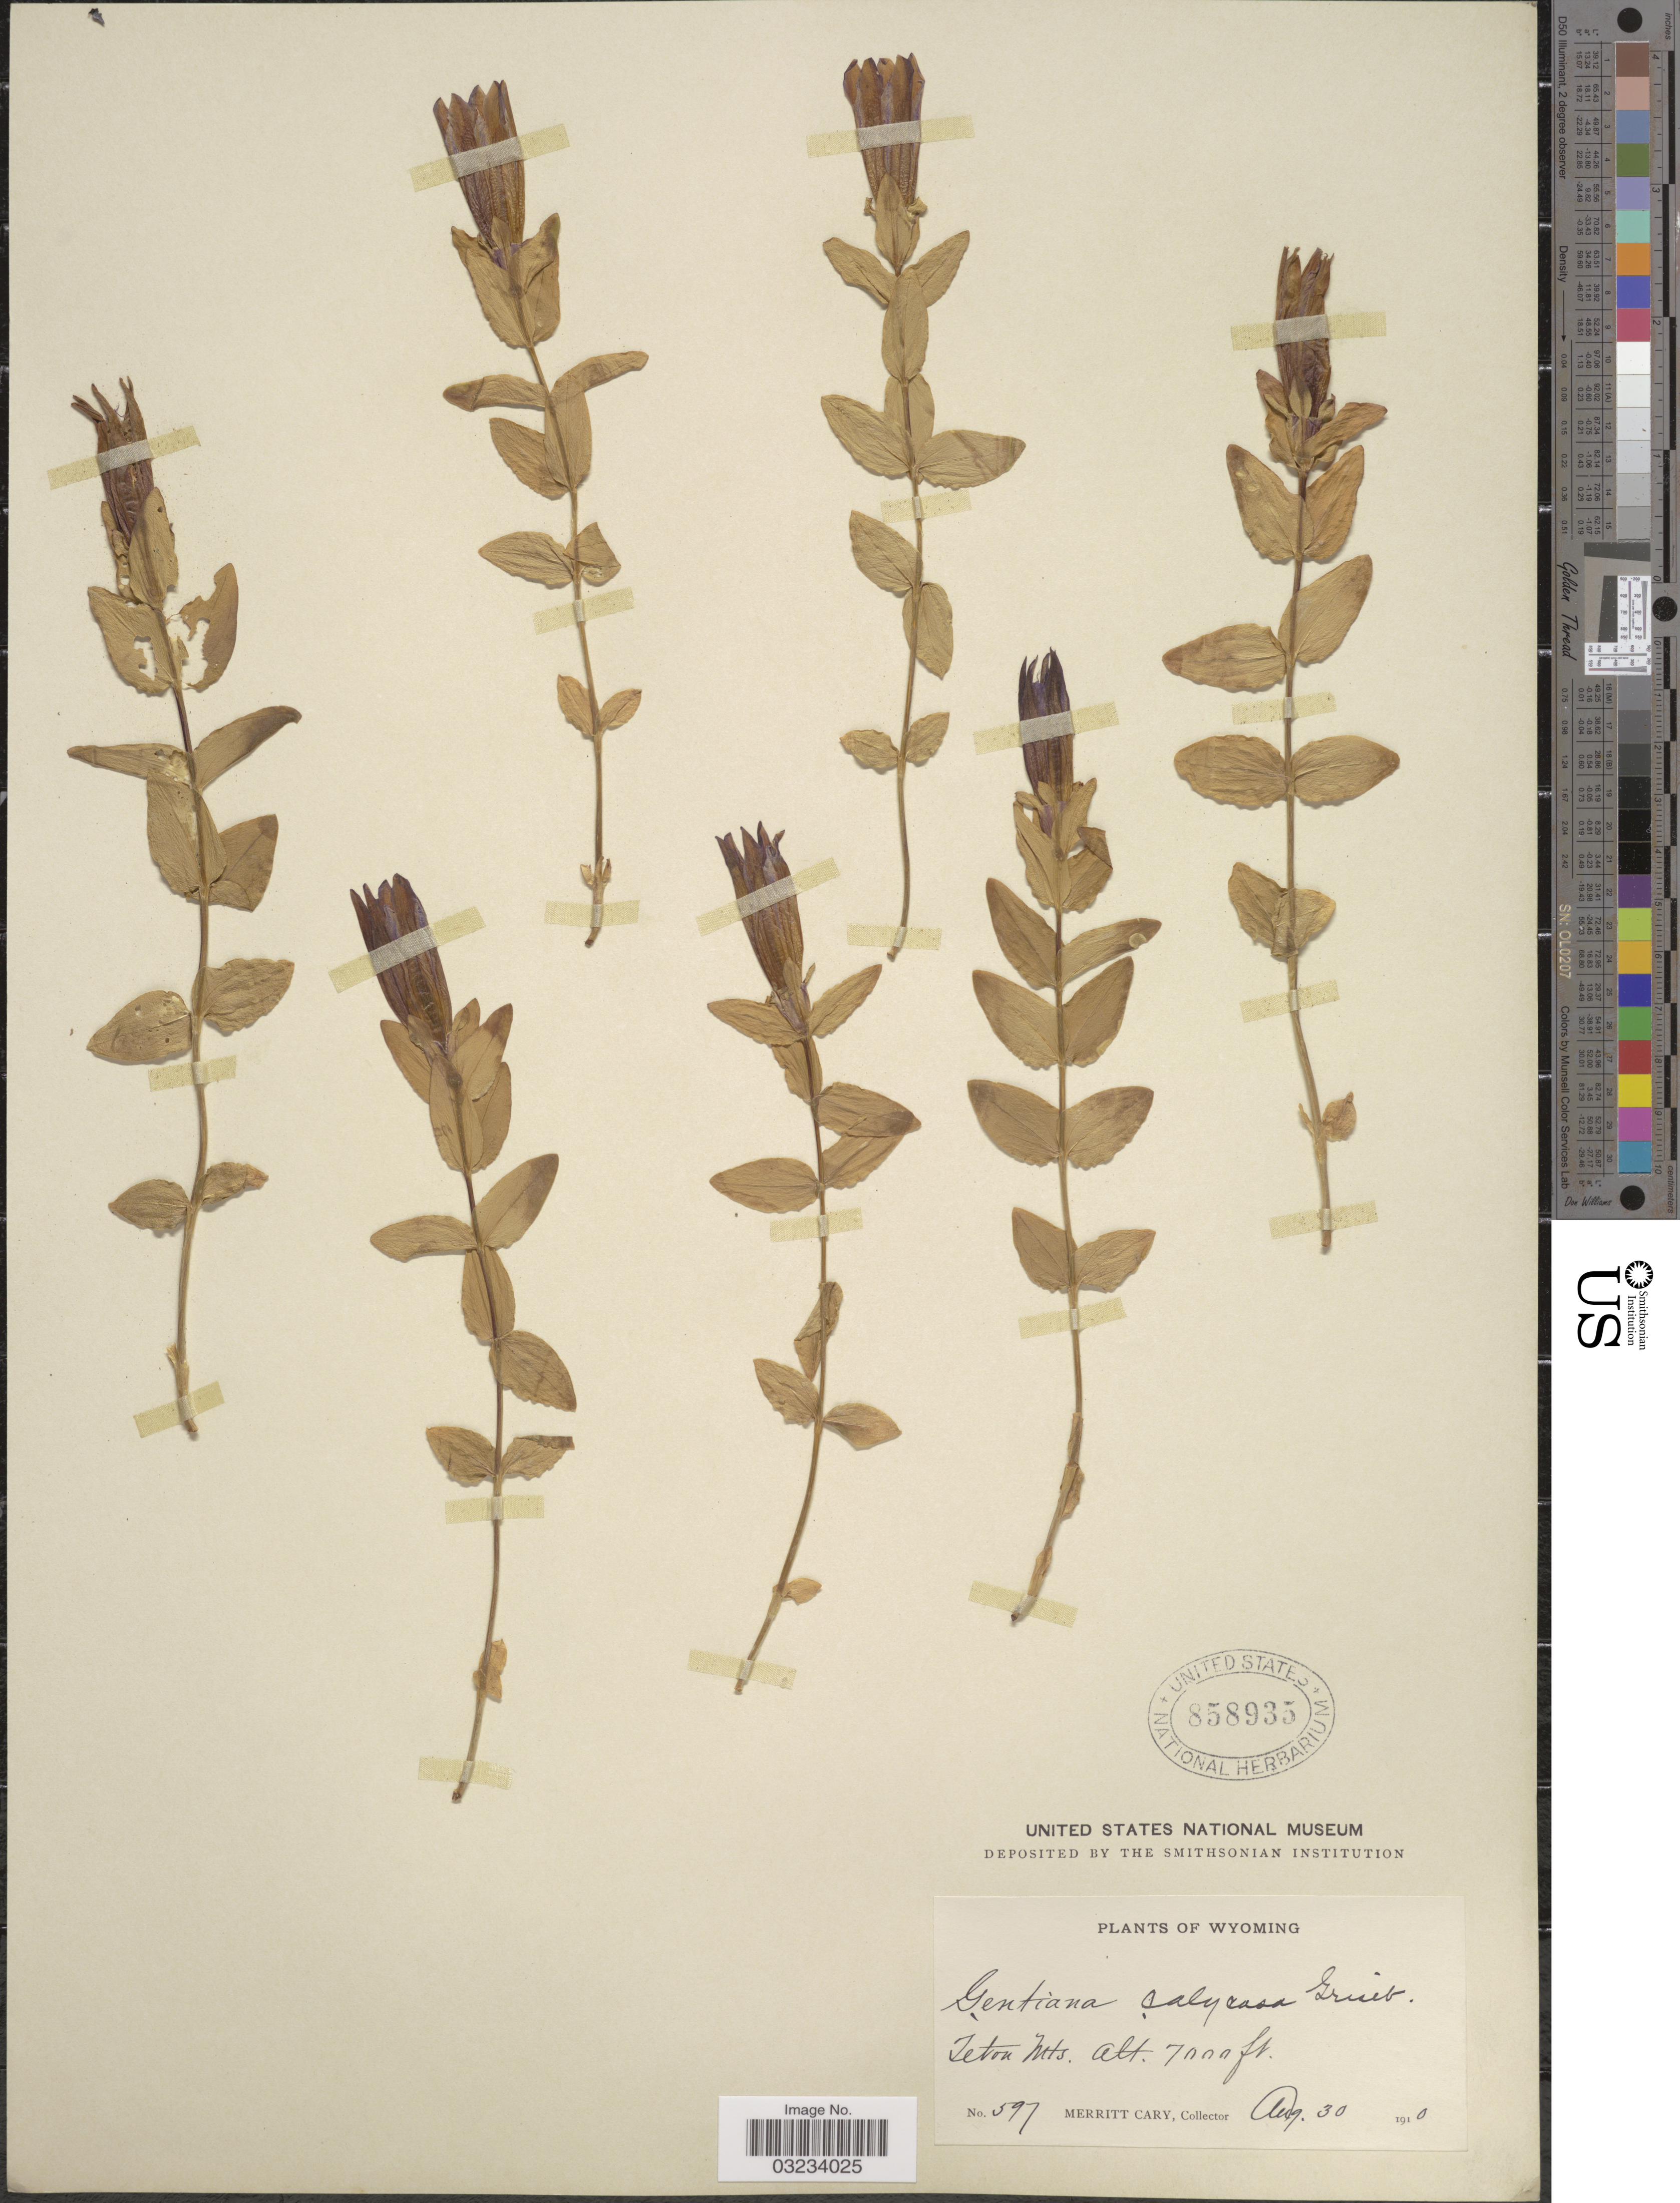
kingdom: Plantae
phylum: Tracheophyta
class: Magnoliopsida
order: Gentianales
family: Gentianaceae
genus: Gentiana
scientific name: Gentiana calycosa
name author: Griseb.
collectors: M. Cary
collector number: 597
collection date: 1910-08-30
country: United States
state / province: Wyoming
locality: Teton Mts.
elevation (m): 2134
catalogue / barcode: US 858935